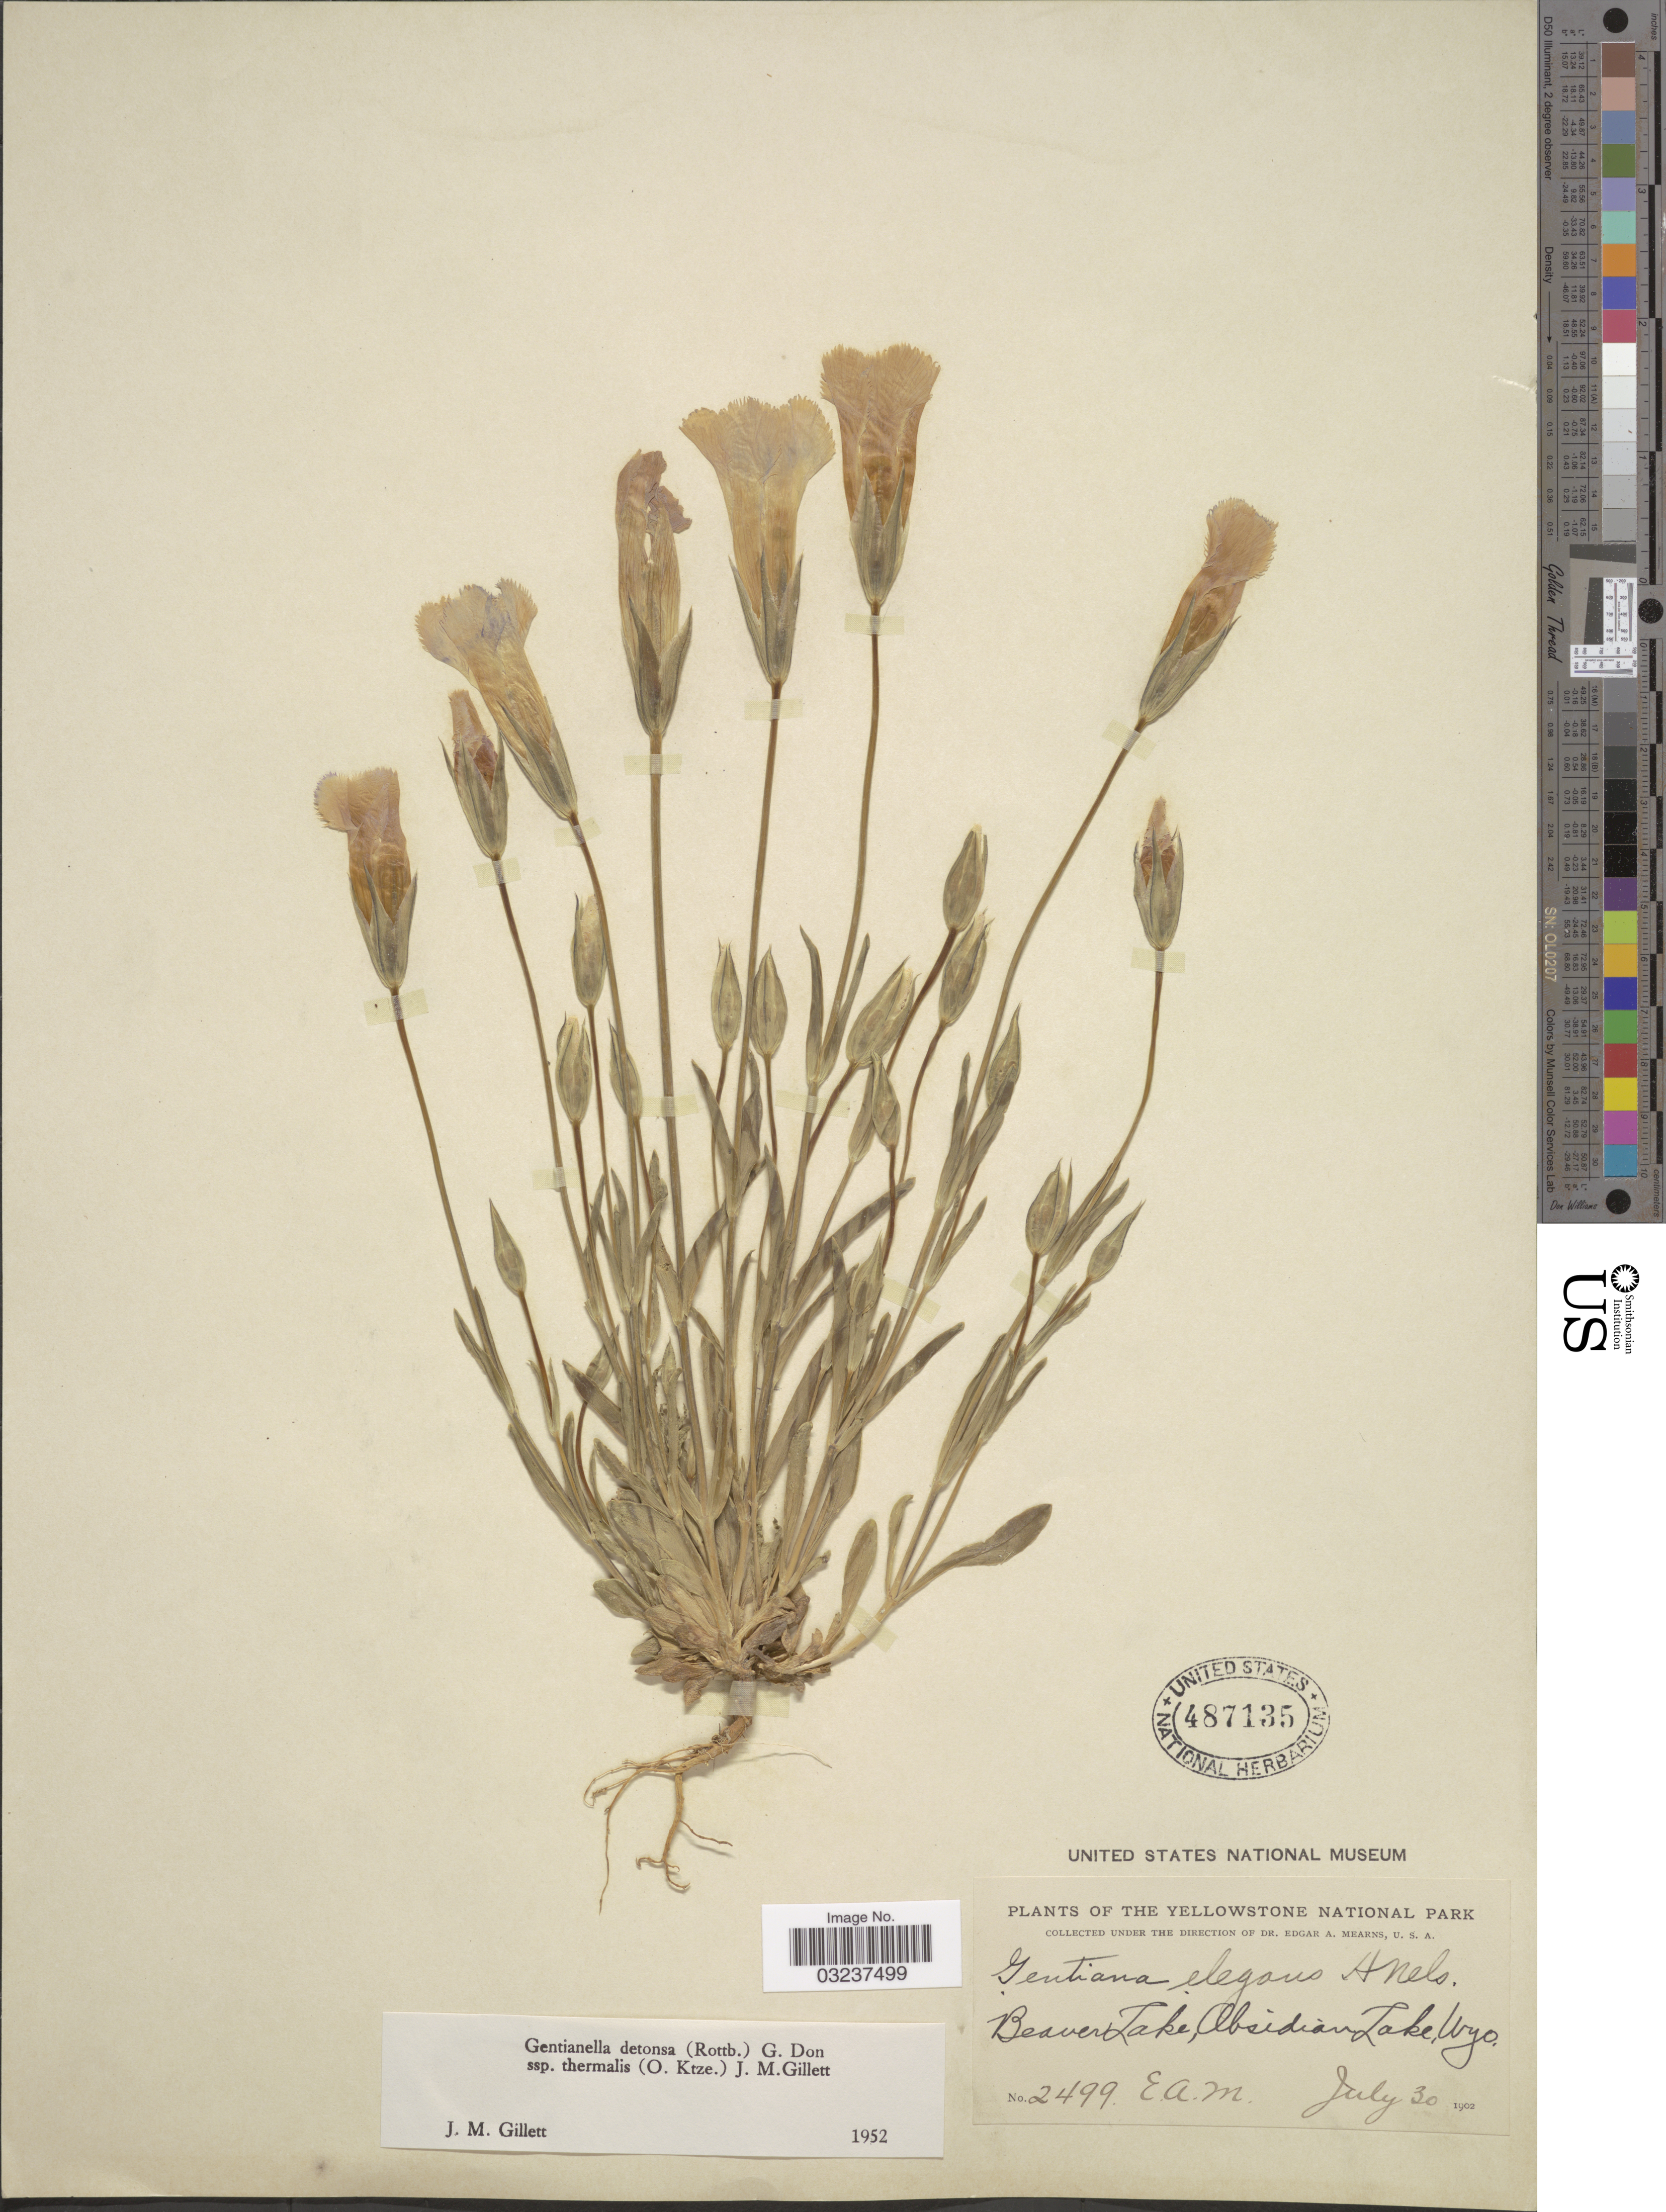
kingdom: Plantae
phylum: Tracheophyta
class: Magnoliopsida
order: Gentianales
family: Gentianaceae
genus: Gentianella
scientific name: Gentianella detonsa subsp. elegans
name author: (A. Gray) J.M. Gillett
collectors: E. A. Mearns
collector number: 2499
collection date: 1902-07-30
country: United States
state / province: Wyoming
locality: The Yellowstone National Park, Beaver Lake, Absidian Lake.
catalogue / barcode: US 487135